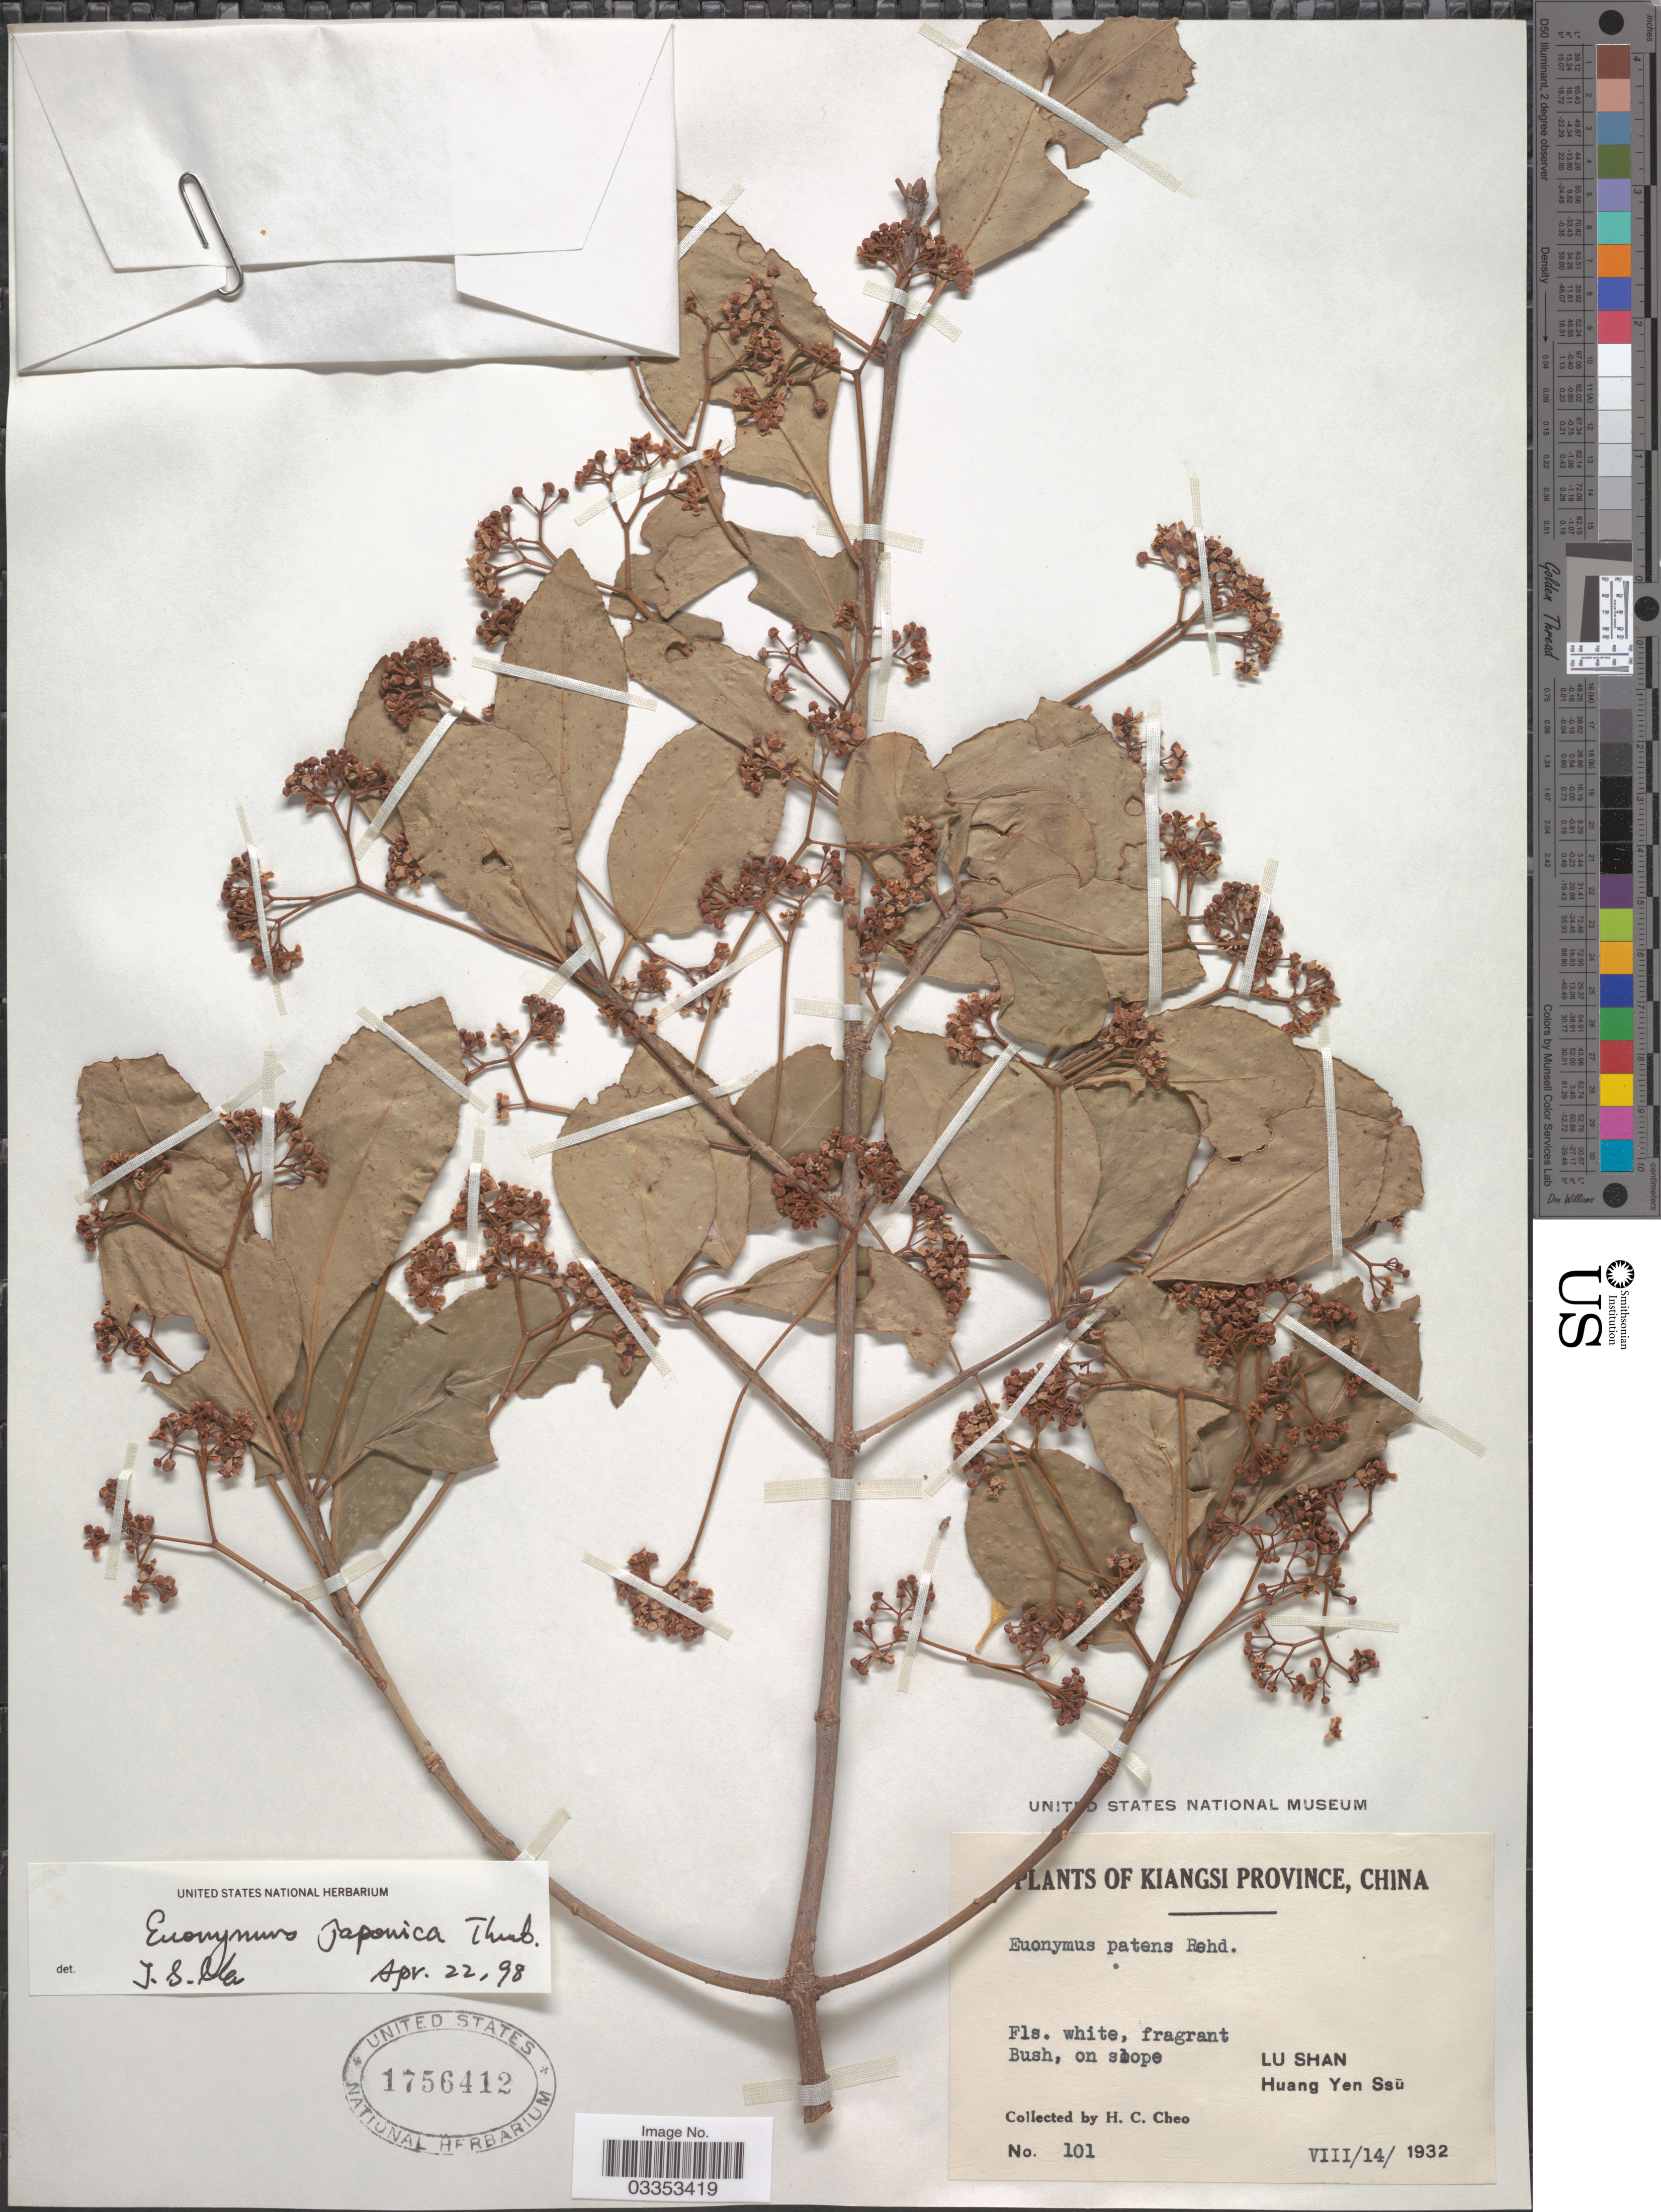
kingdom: Plantae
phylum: Tracheophyta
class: Magnoliopsida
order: Celastrales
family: Celastraceae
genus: Euonymus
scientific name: Euonymus japonicus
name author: Thunb.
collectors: H. Cheo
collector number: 101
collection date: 1932-08-14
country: China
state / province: Jiangxi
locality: Kiangsi Province. Lu Shan. Huang Yen Ssū.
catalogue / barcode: US 1756412